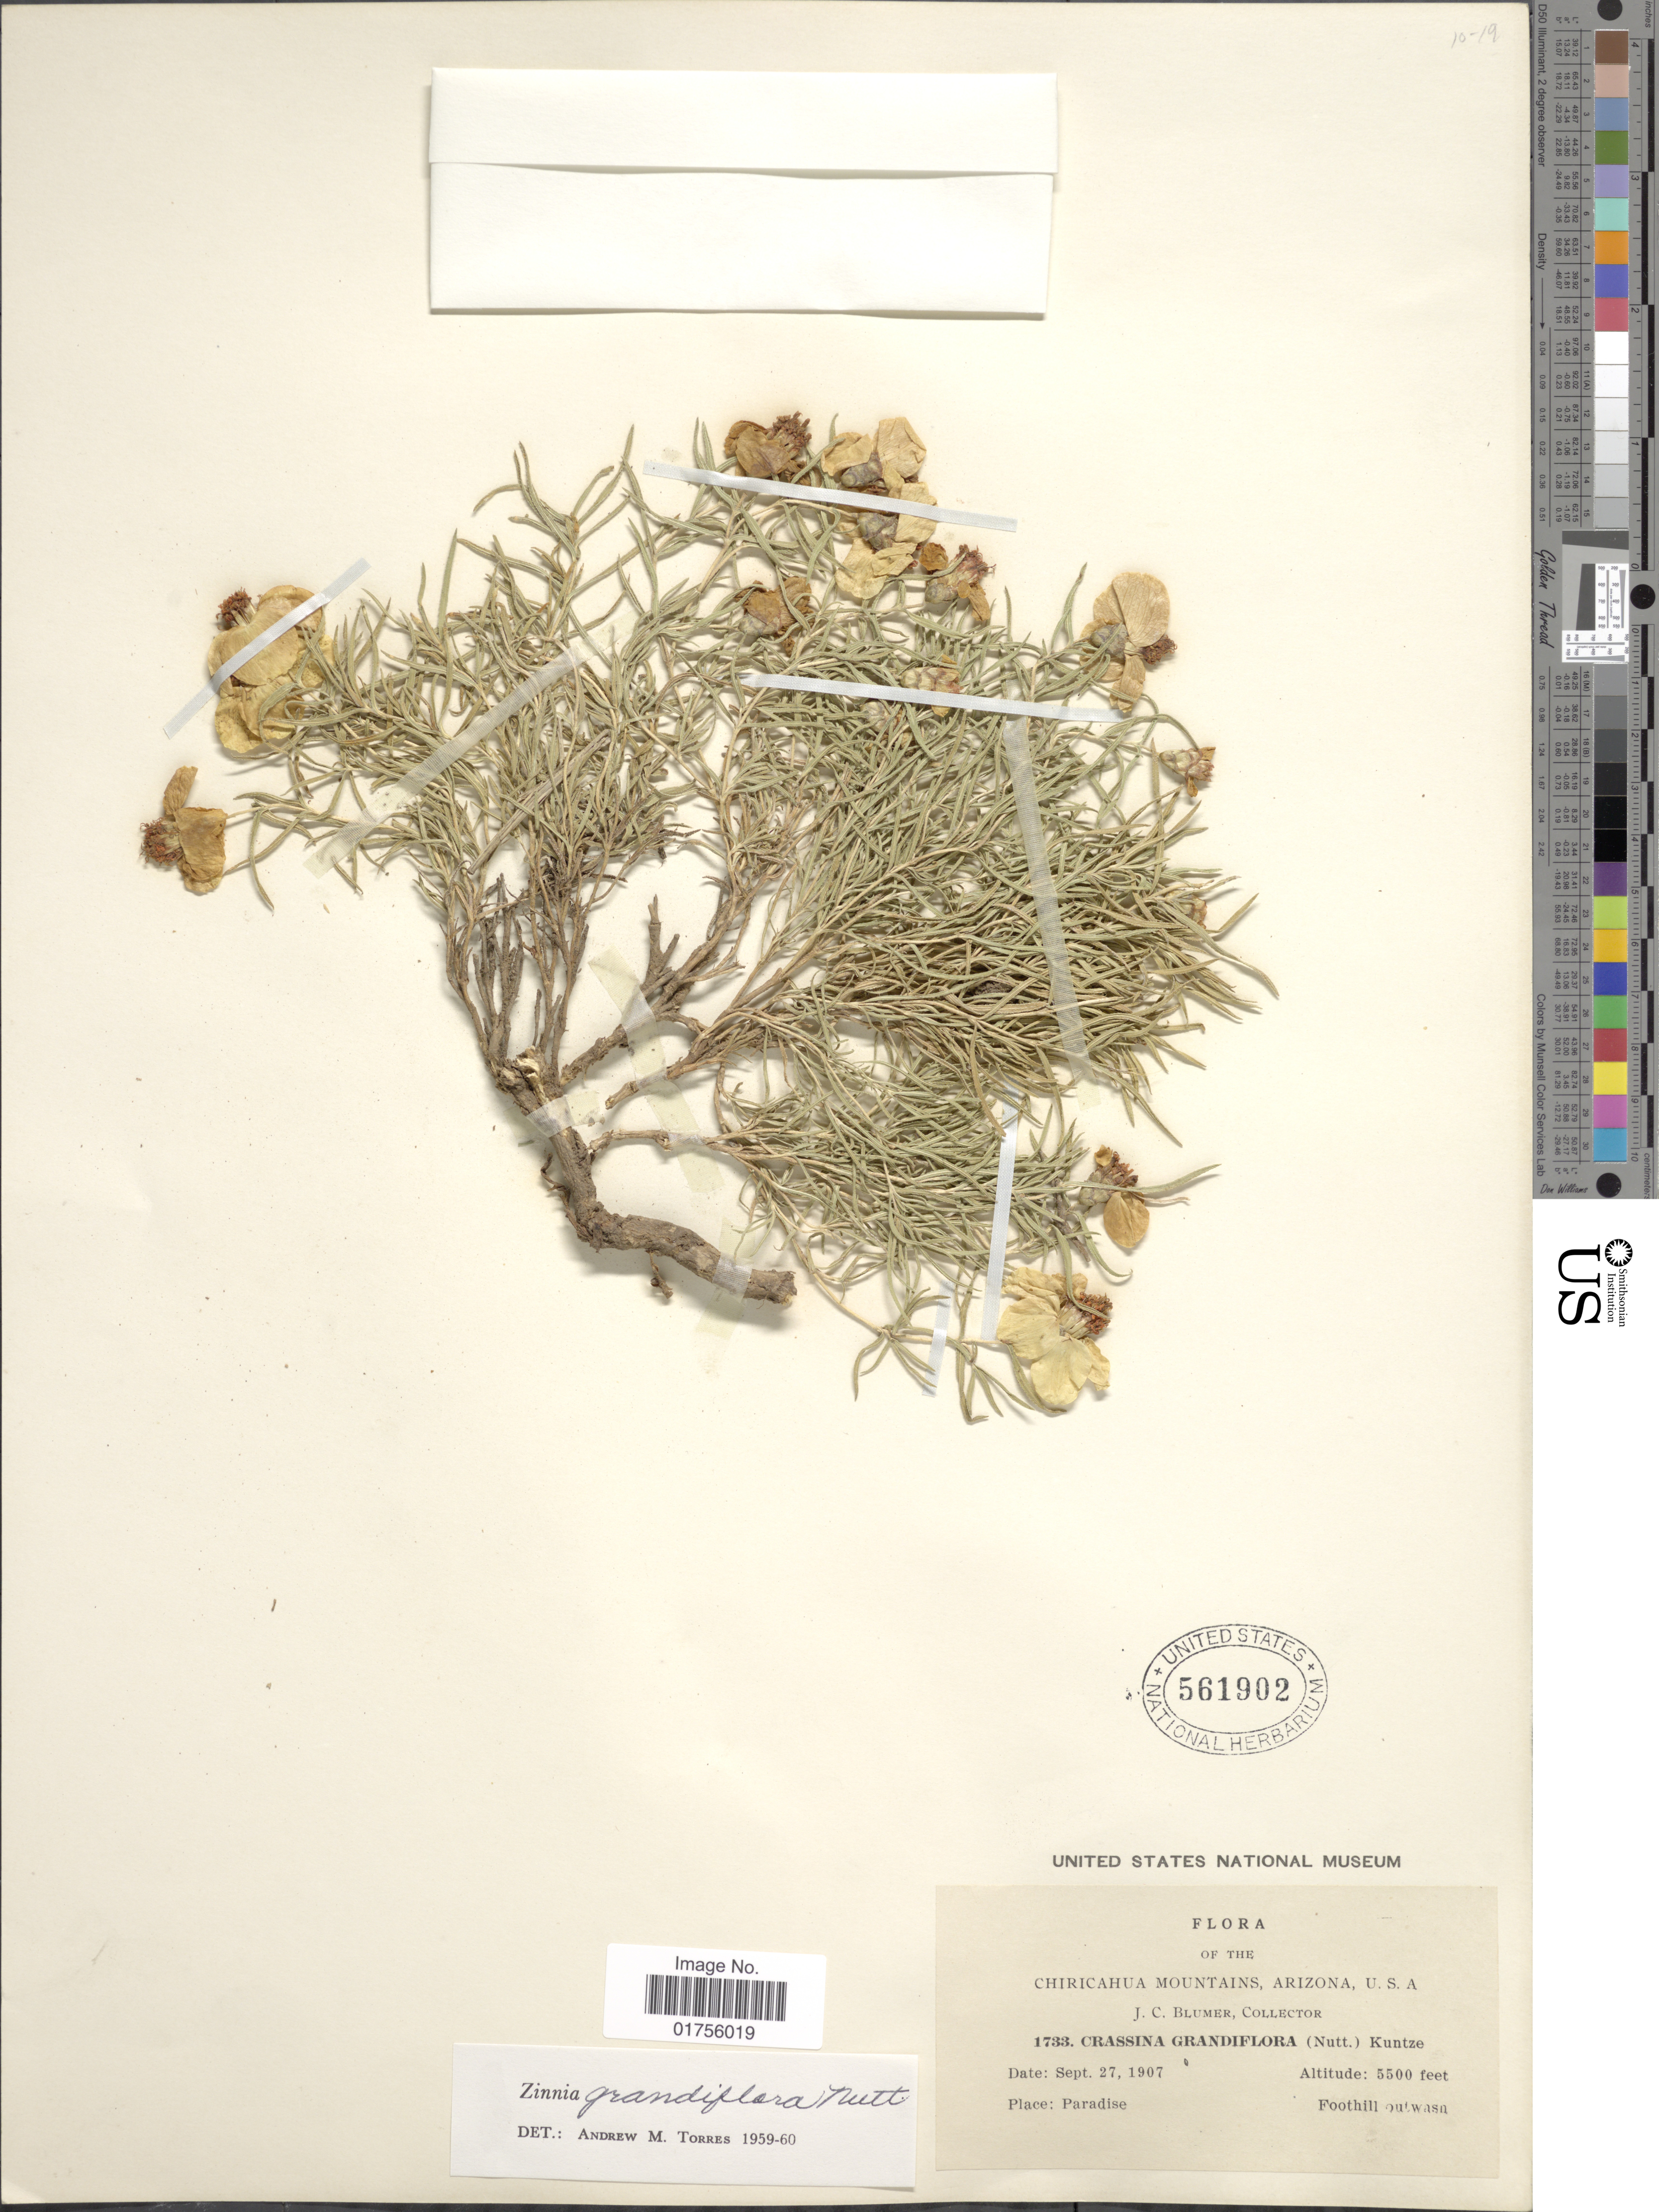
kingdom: Plantae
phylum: Tracheophyta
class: Magnoliopsida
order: Asterales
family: Asteraceae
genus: Zinnia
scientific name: Zinnia grandiflora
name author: Nutt.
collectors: J. C. Blumer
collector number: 1733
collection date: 1907-09-27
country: United States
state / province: Arizona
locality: Chiricahua Mountains, Arizona, Paradise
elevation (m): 1676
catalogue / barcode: US 561902